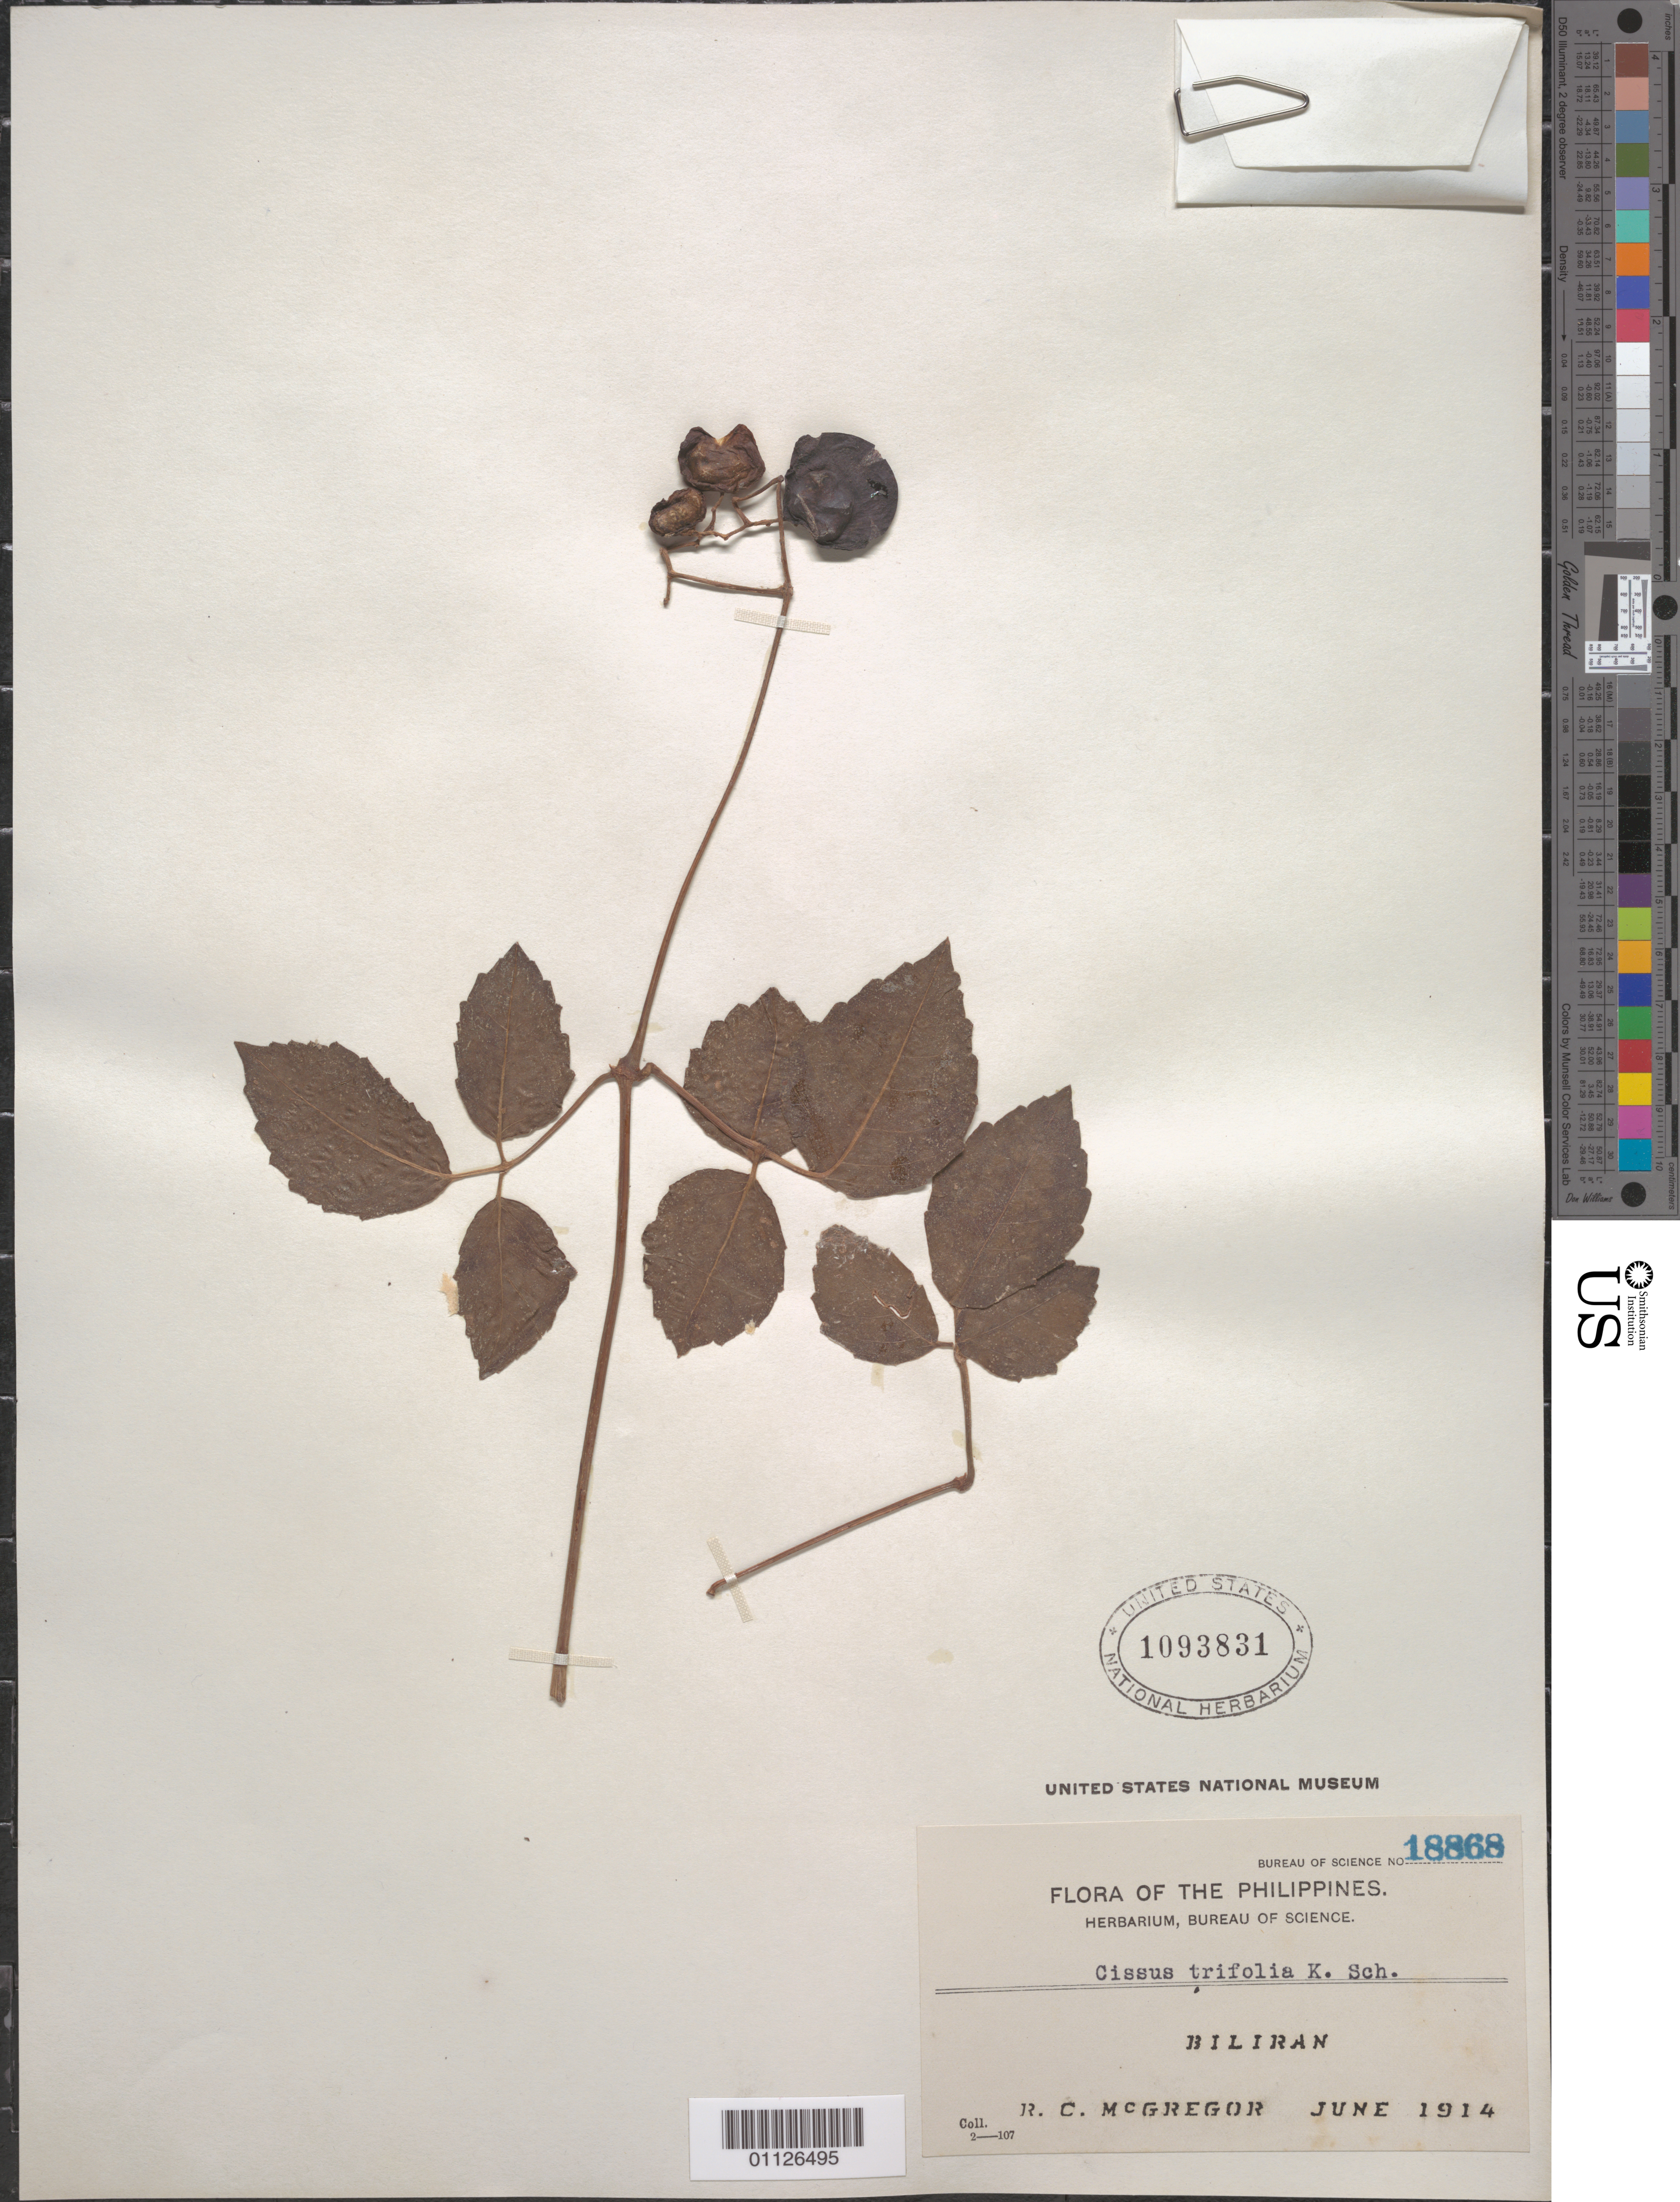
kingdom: Plantae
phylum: Tracheophyta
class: Magnoliopsida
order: Vitales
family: Vitaceae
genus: Causonis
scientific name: Causonis trifolia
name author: (L.) Mabb. & J. Wen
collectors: R. C. McGregor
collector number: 18868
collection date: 1914-06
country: Philippines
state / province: Eastern Visayas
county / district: Leyte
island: Biliran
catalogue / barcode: US 1093831